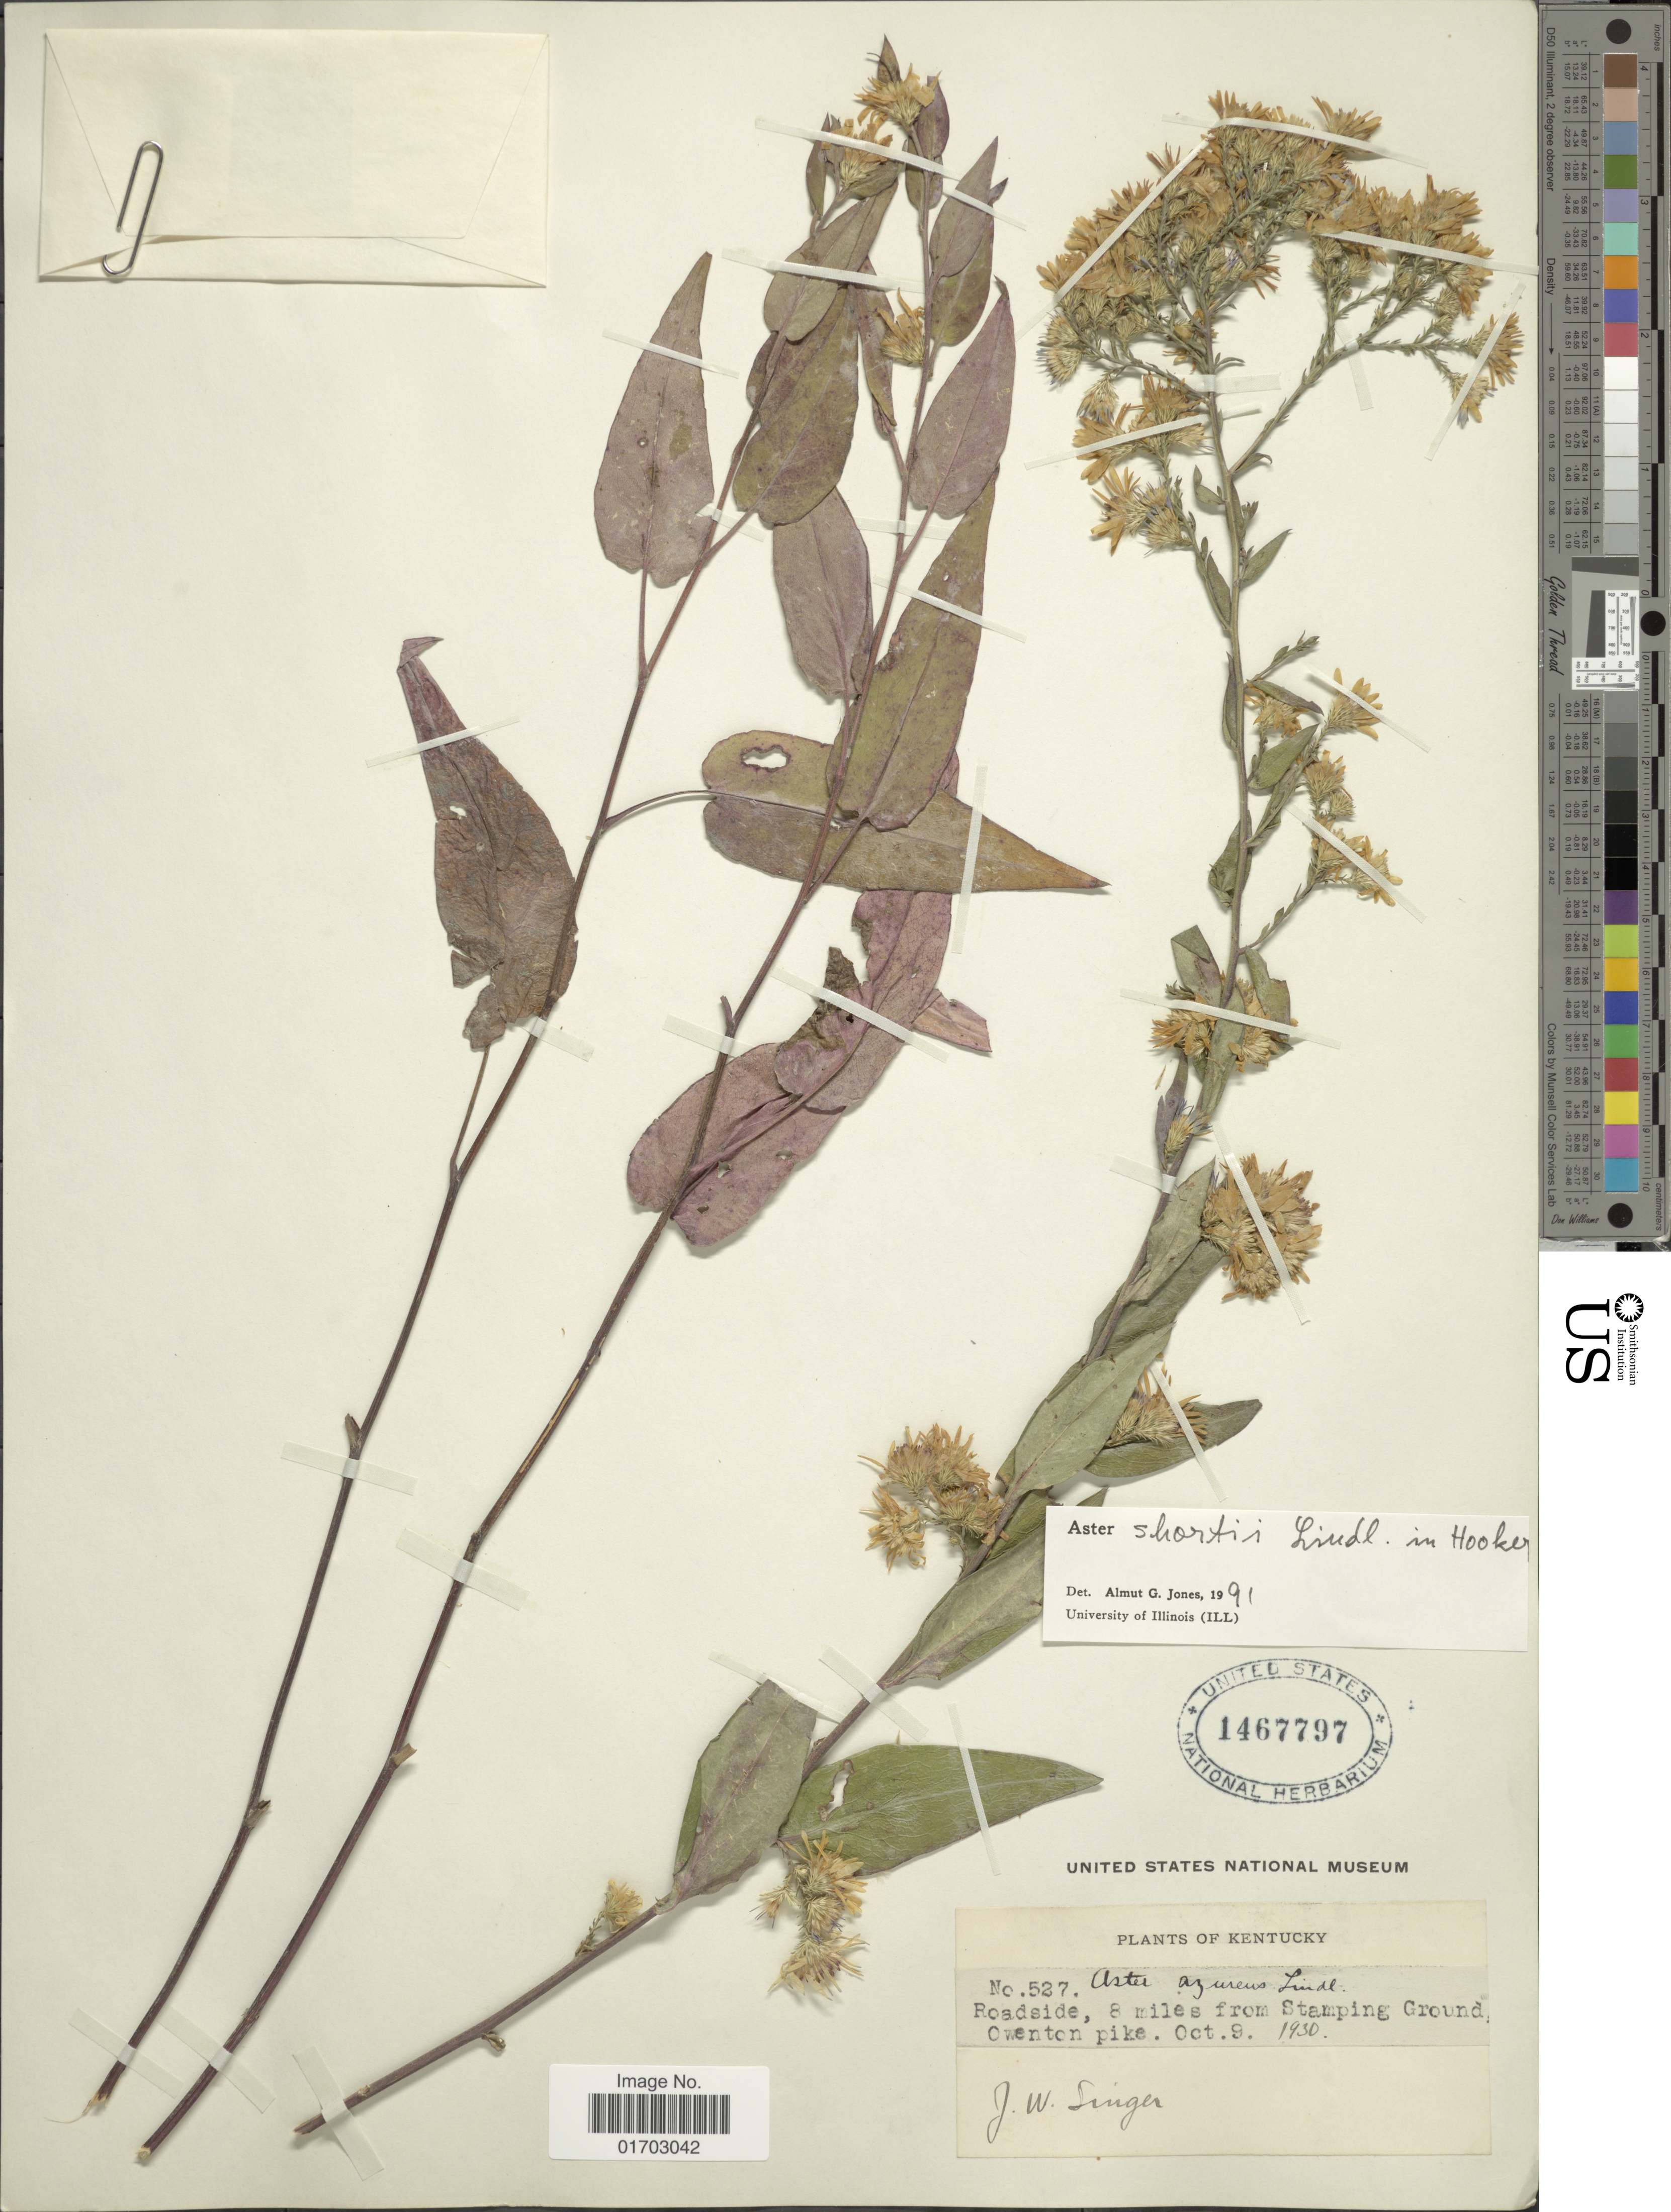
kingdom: Plantae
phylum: Tracheophyta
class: Magnoliopsida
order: Asterales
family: Asteraceae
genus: Symphyotrichum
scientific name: Symphyotrichum shortii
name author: (Lindl.) G.L. Nesom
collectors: J. EW. Singer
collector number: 527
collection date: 1930-10-09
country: United States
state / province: Kentucky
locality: Roadside, 8 miles from Stamping Ground, Owenton Pike.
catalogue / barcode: US 1467797